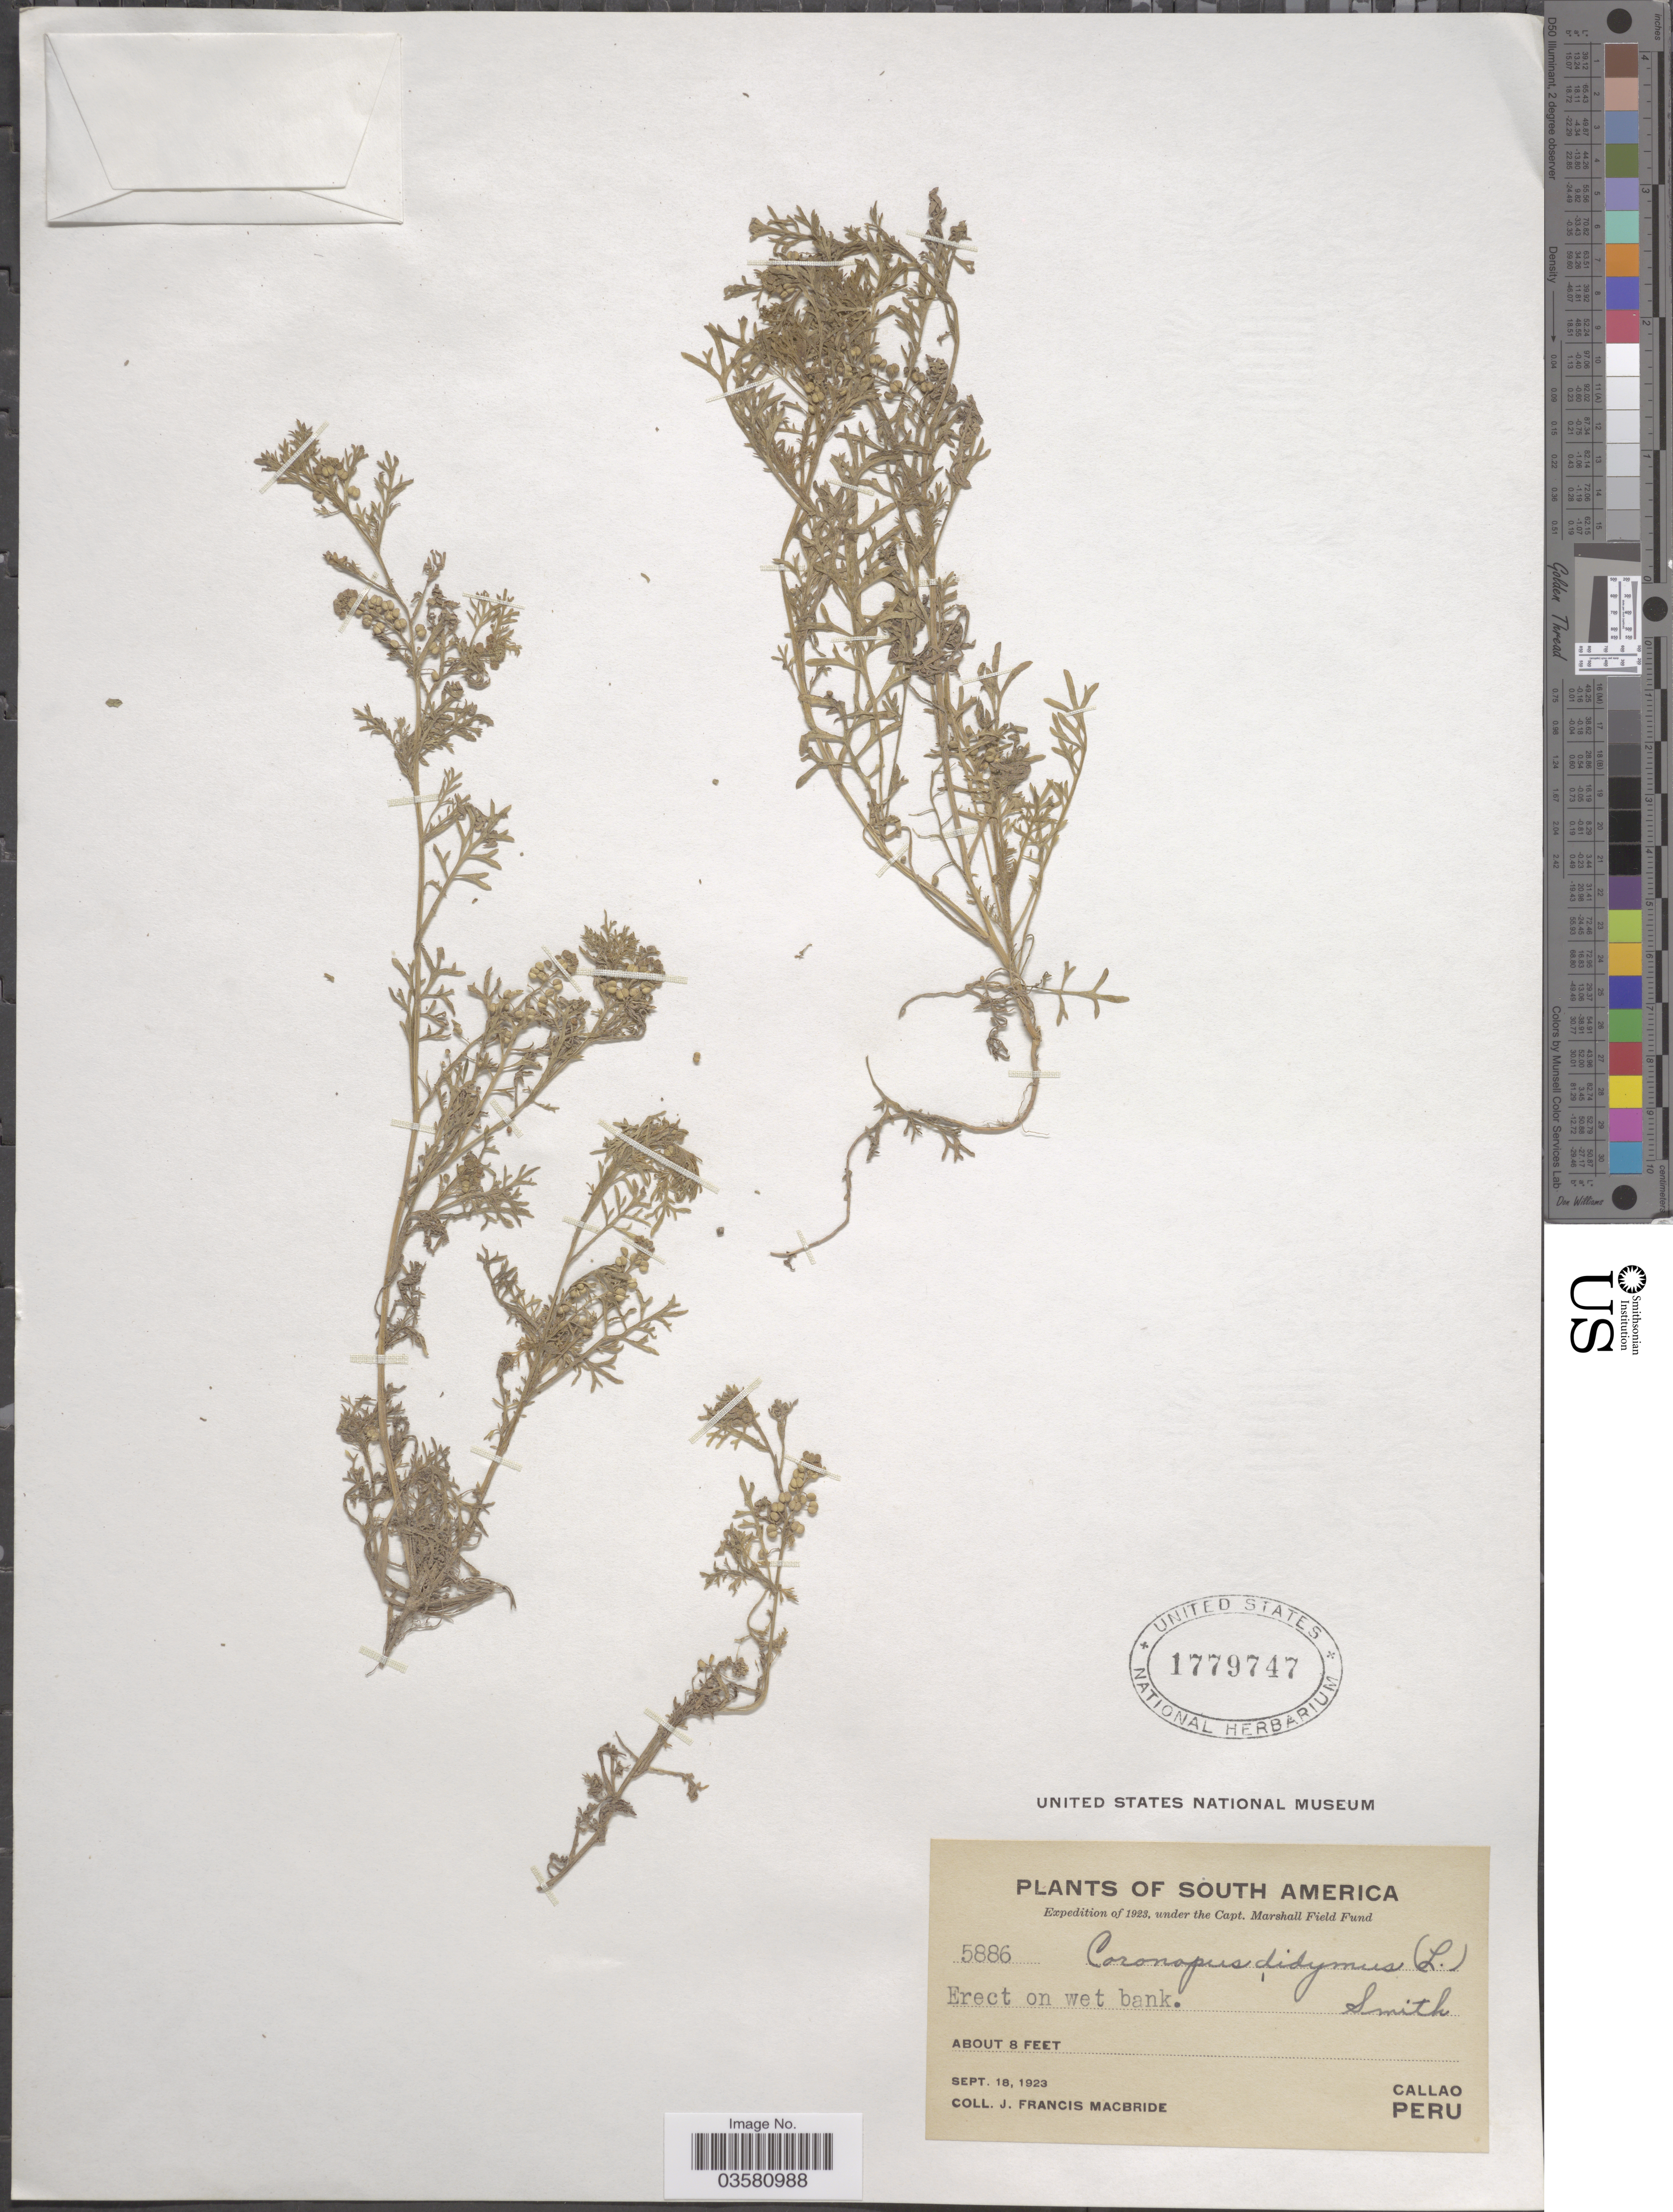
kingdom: Plantae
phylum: Tracheophyta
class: Magnoliopsida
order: Brassicales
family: Brassicaceae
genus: Lepidium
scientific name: Lepidium didymum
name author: L.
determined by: Strong, M. T., (US), Smithsonian Institution - National Museum of Natural History (UNITED STATES)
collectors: J. F. Macbride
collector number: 5886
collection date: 1923-09-18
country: Peru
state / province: Callao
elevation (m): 2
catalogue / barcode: US 1779747